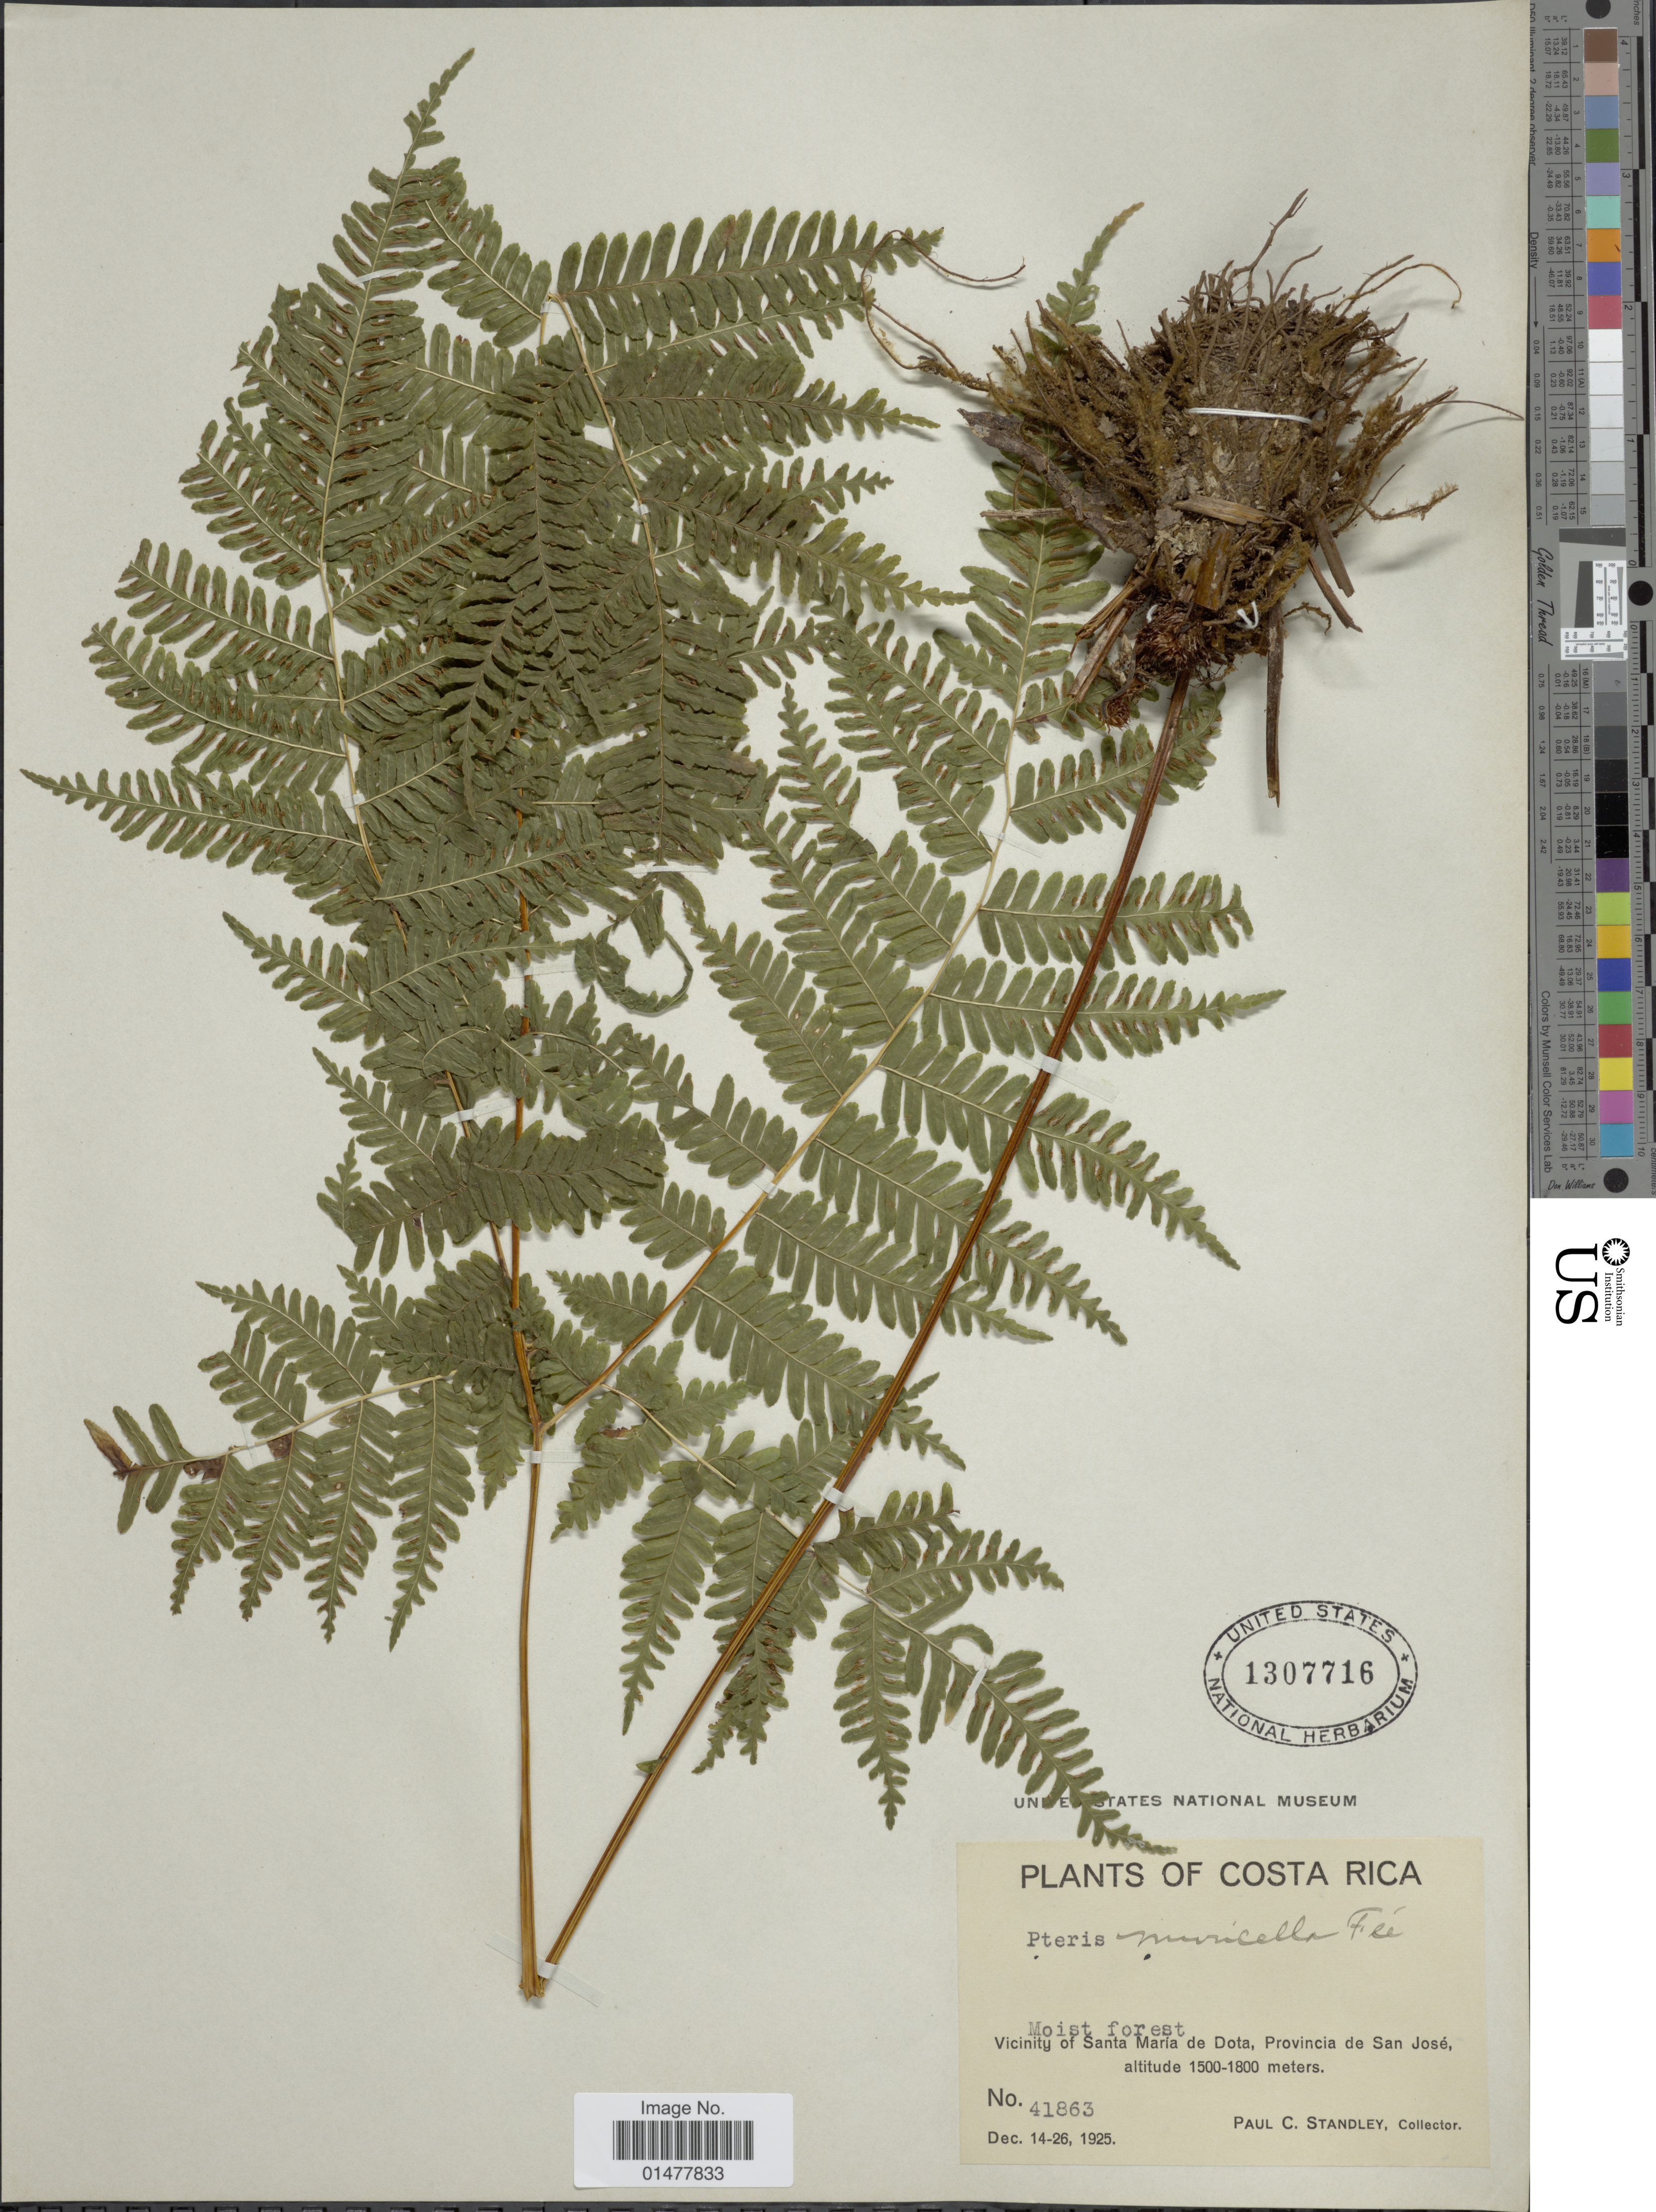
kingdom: Plantae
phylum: Tracheophyta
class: Polypodiopsida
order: Polypodiales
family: Pteridaceae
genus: Pteris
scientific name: Pteris muricella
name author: Fée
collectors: P. C. Standley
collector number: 41863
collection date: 1925-12-14/1925-12-26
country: Costa Rica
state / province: San José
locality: PLants of Costa Rica, Vicinity of Santa Maria de Dota, Provincia de San José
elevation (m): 1500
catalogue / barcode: US 1307716